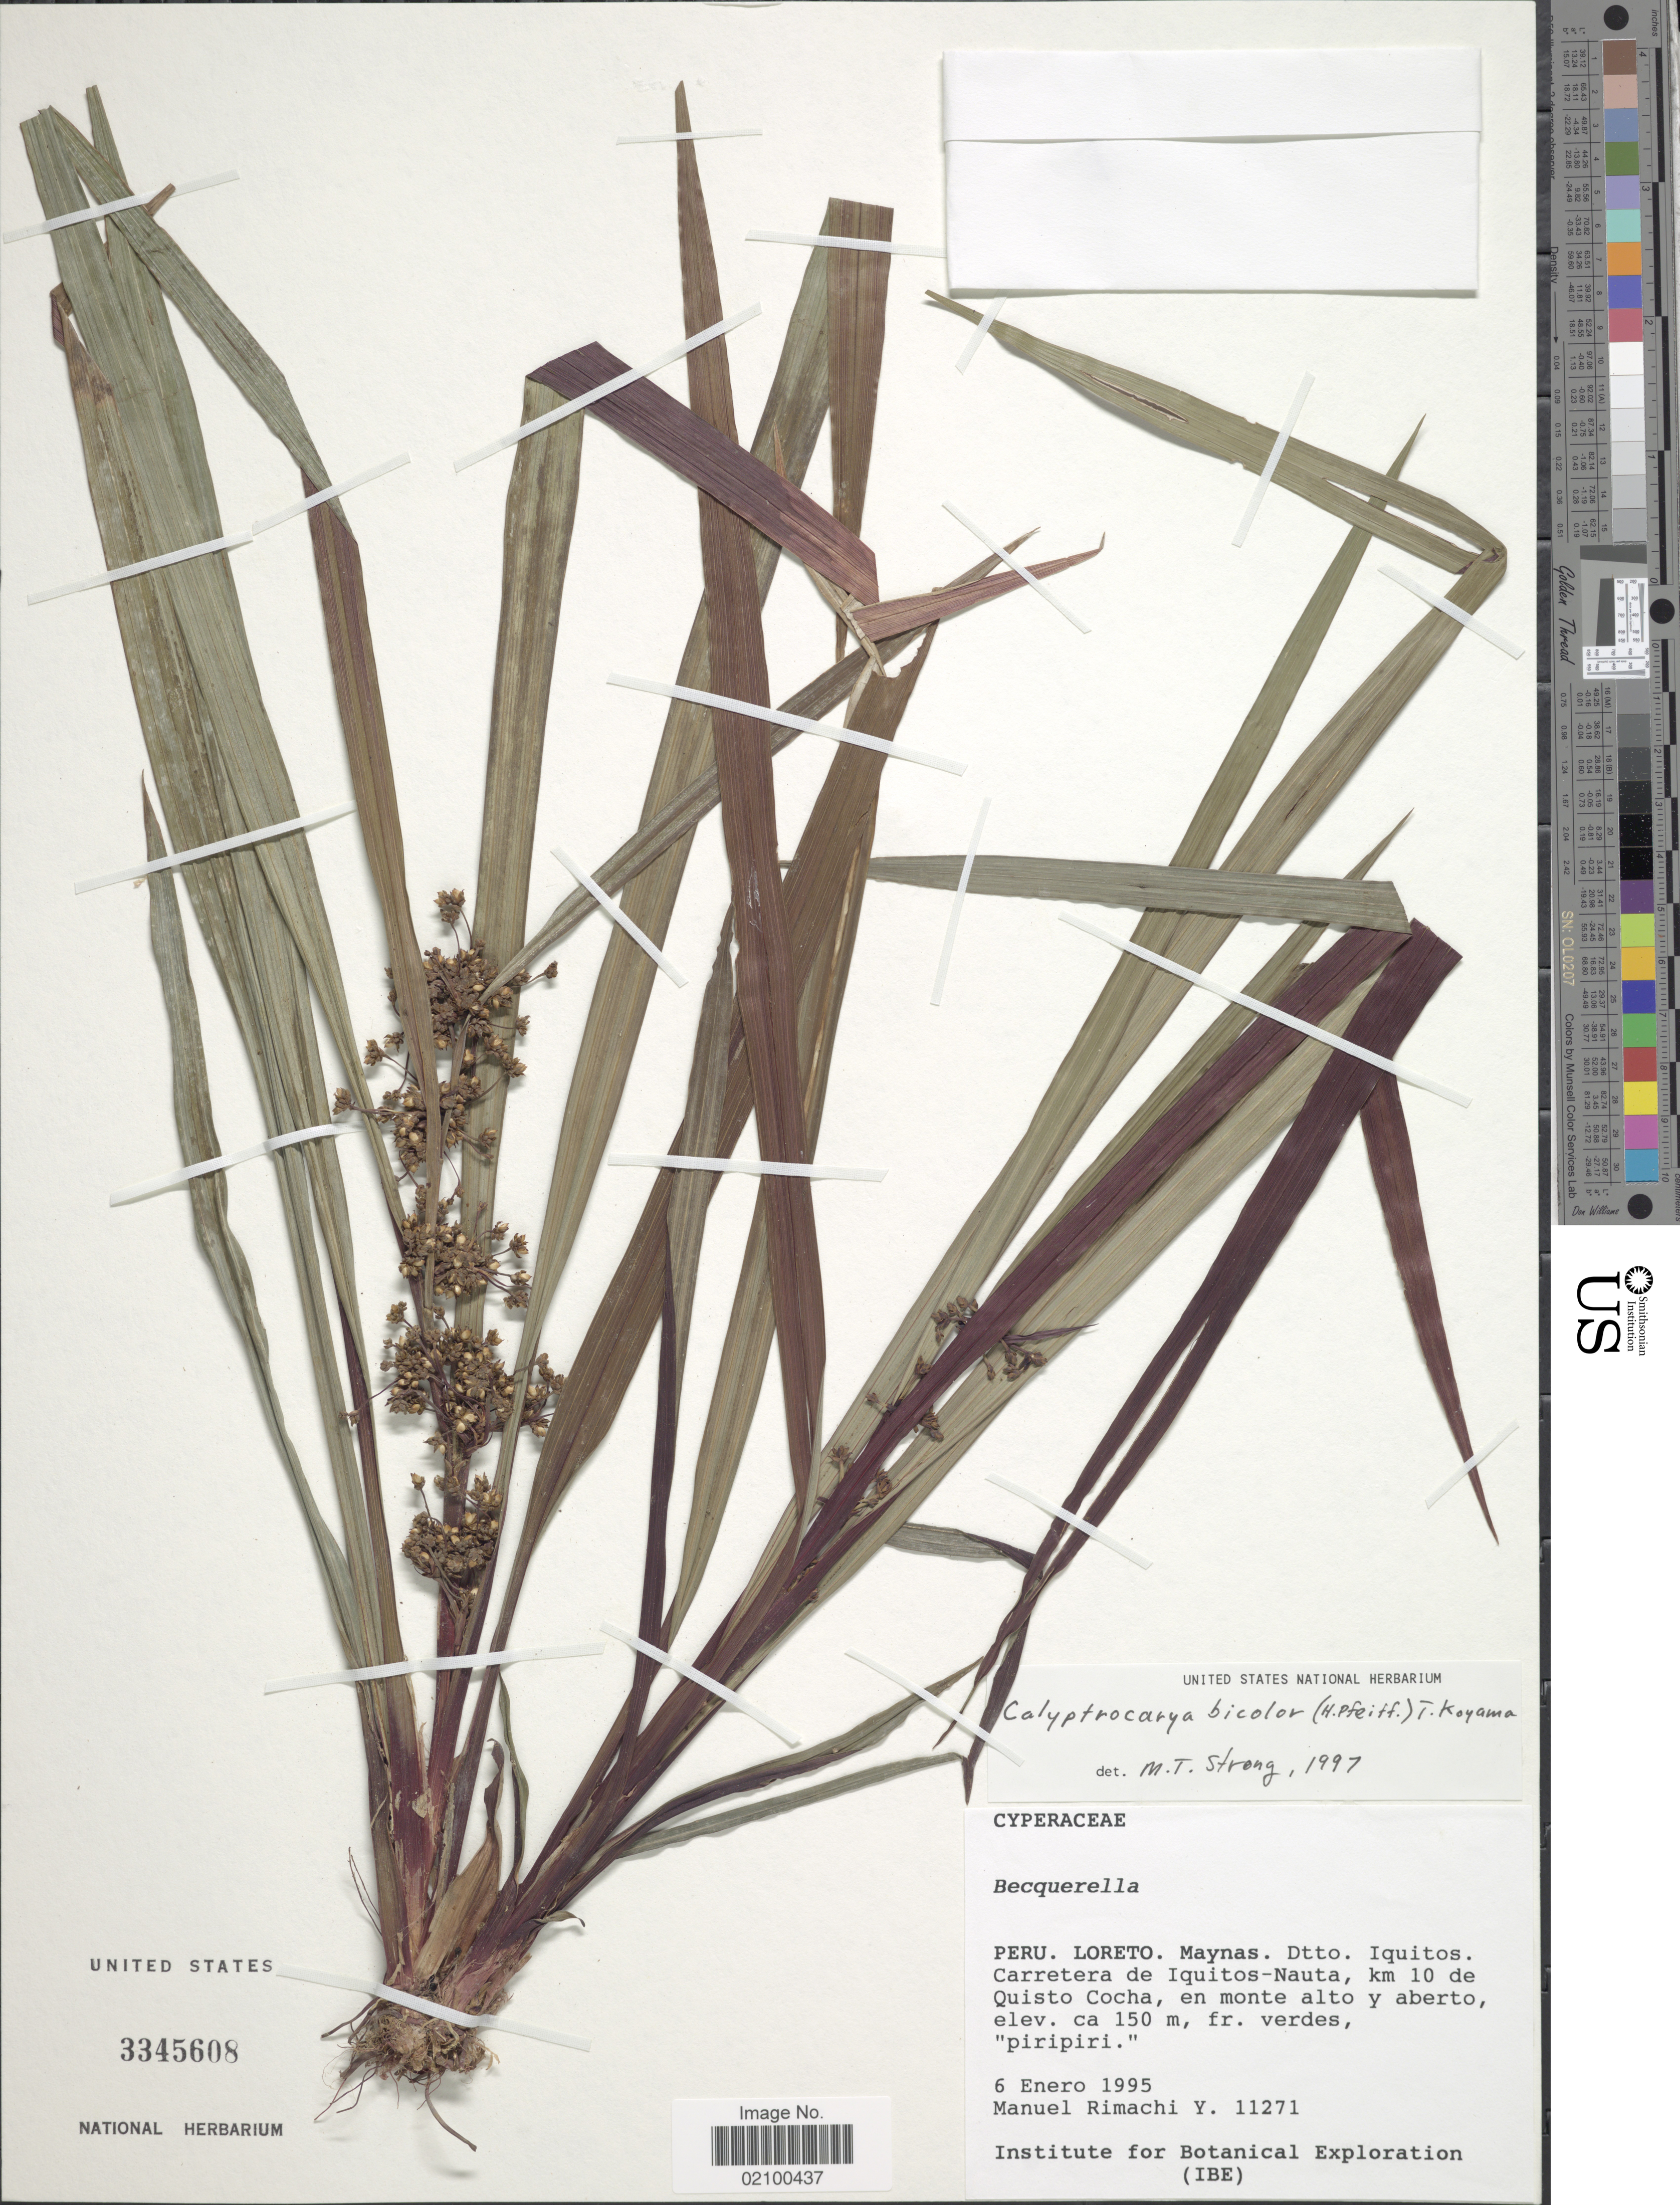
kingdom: Plantae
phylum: Tracheophyta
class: Liliopsida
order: Poales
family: Cyperaceae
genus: Calyptrocarya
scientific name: Calyptrocarya bicolor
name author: (H. Pfeiff.) T. Koyama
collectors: M. Rimachi Y.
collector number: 11271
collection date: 1995-01-06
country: Peru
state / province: Loreto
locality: Maynas. Dtto. Iquitos. Carretera de iquitos-Nauta, km 10 de Quisto Cocha, en monte alto y aberto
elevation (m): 150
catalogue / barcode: US 3345608